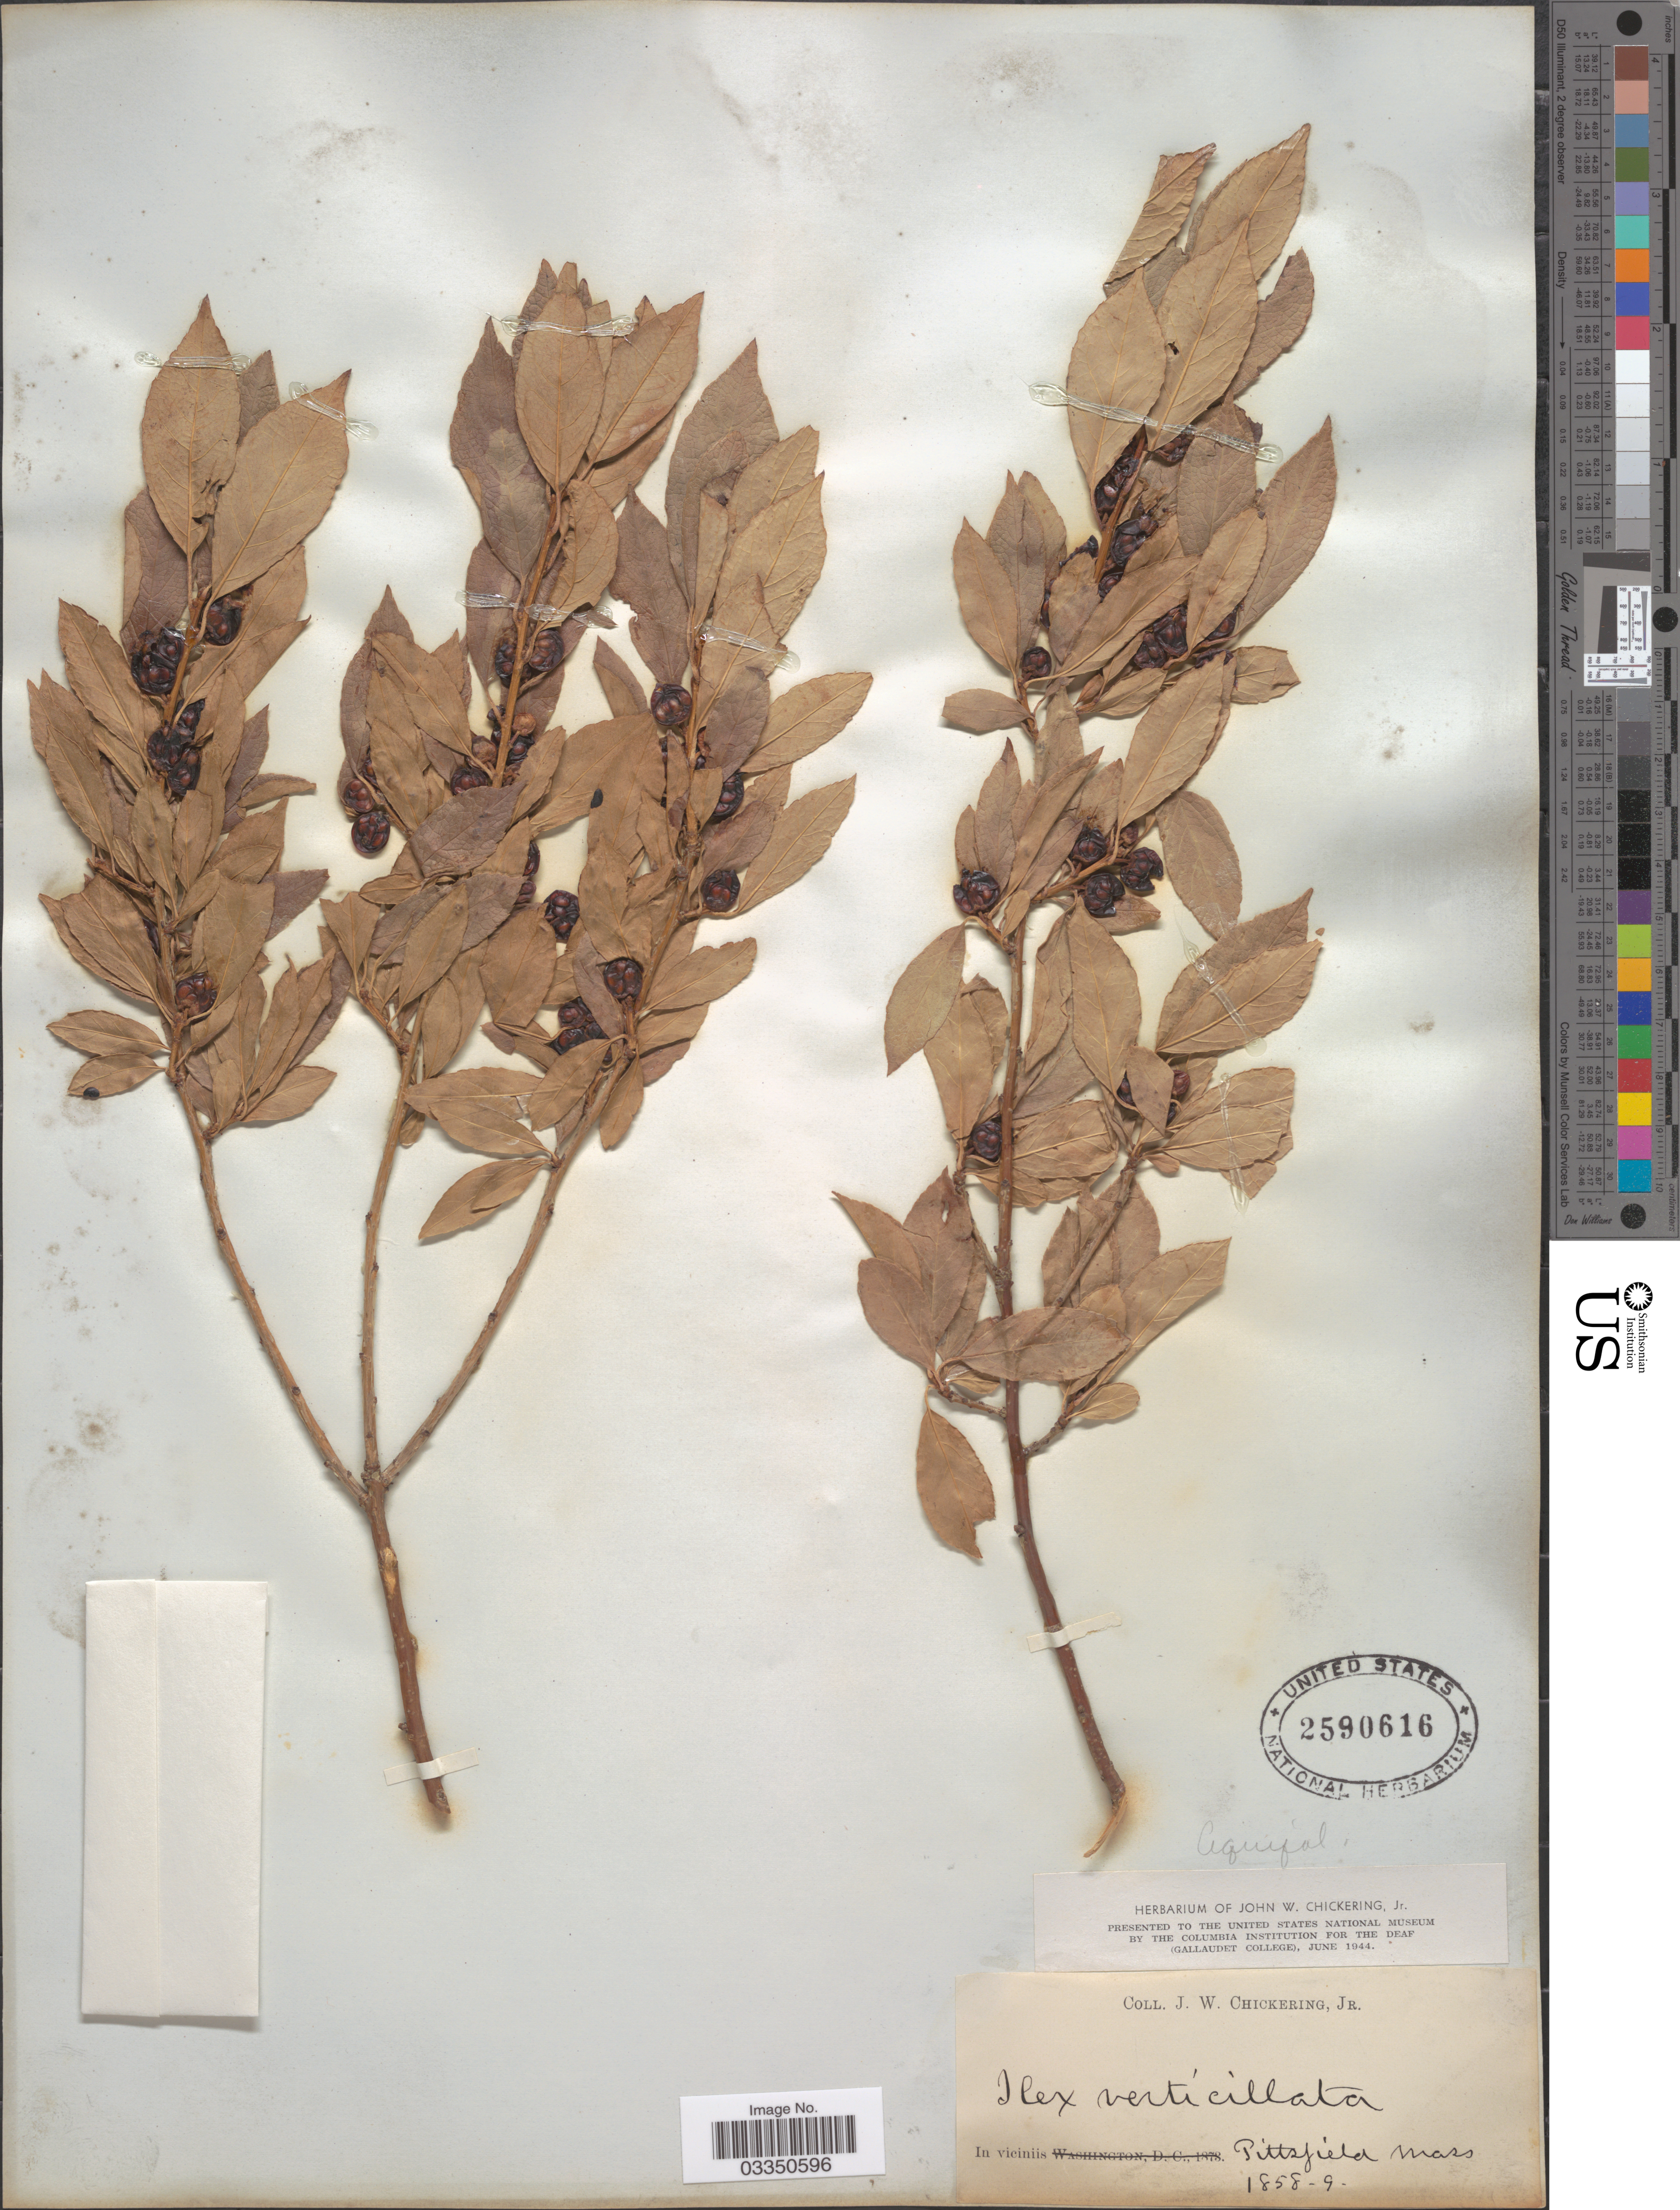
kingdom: Plantae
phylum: Tracheophyta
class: Magnoliopsida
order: Aquifoliales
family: Aquifoliaceae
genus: Ilex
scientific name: Ilex verticillata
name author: (L.) A. Gray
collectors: J. W. Chickering Jr.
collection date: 1858/1859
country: United States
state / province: Massachusetts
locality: In viciniis Pittsfield.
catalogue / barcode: US 2590616